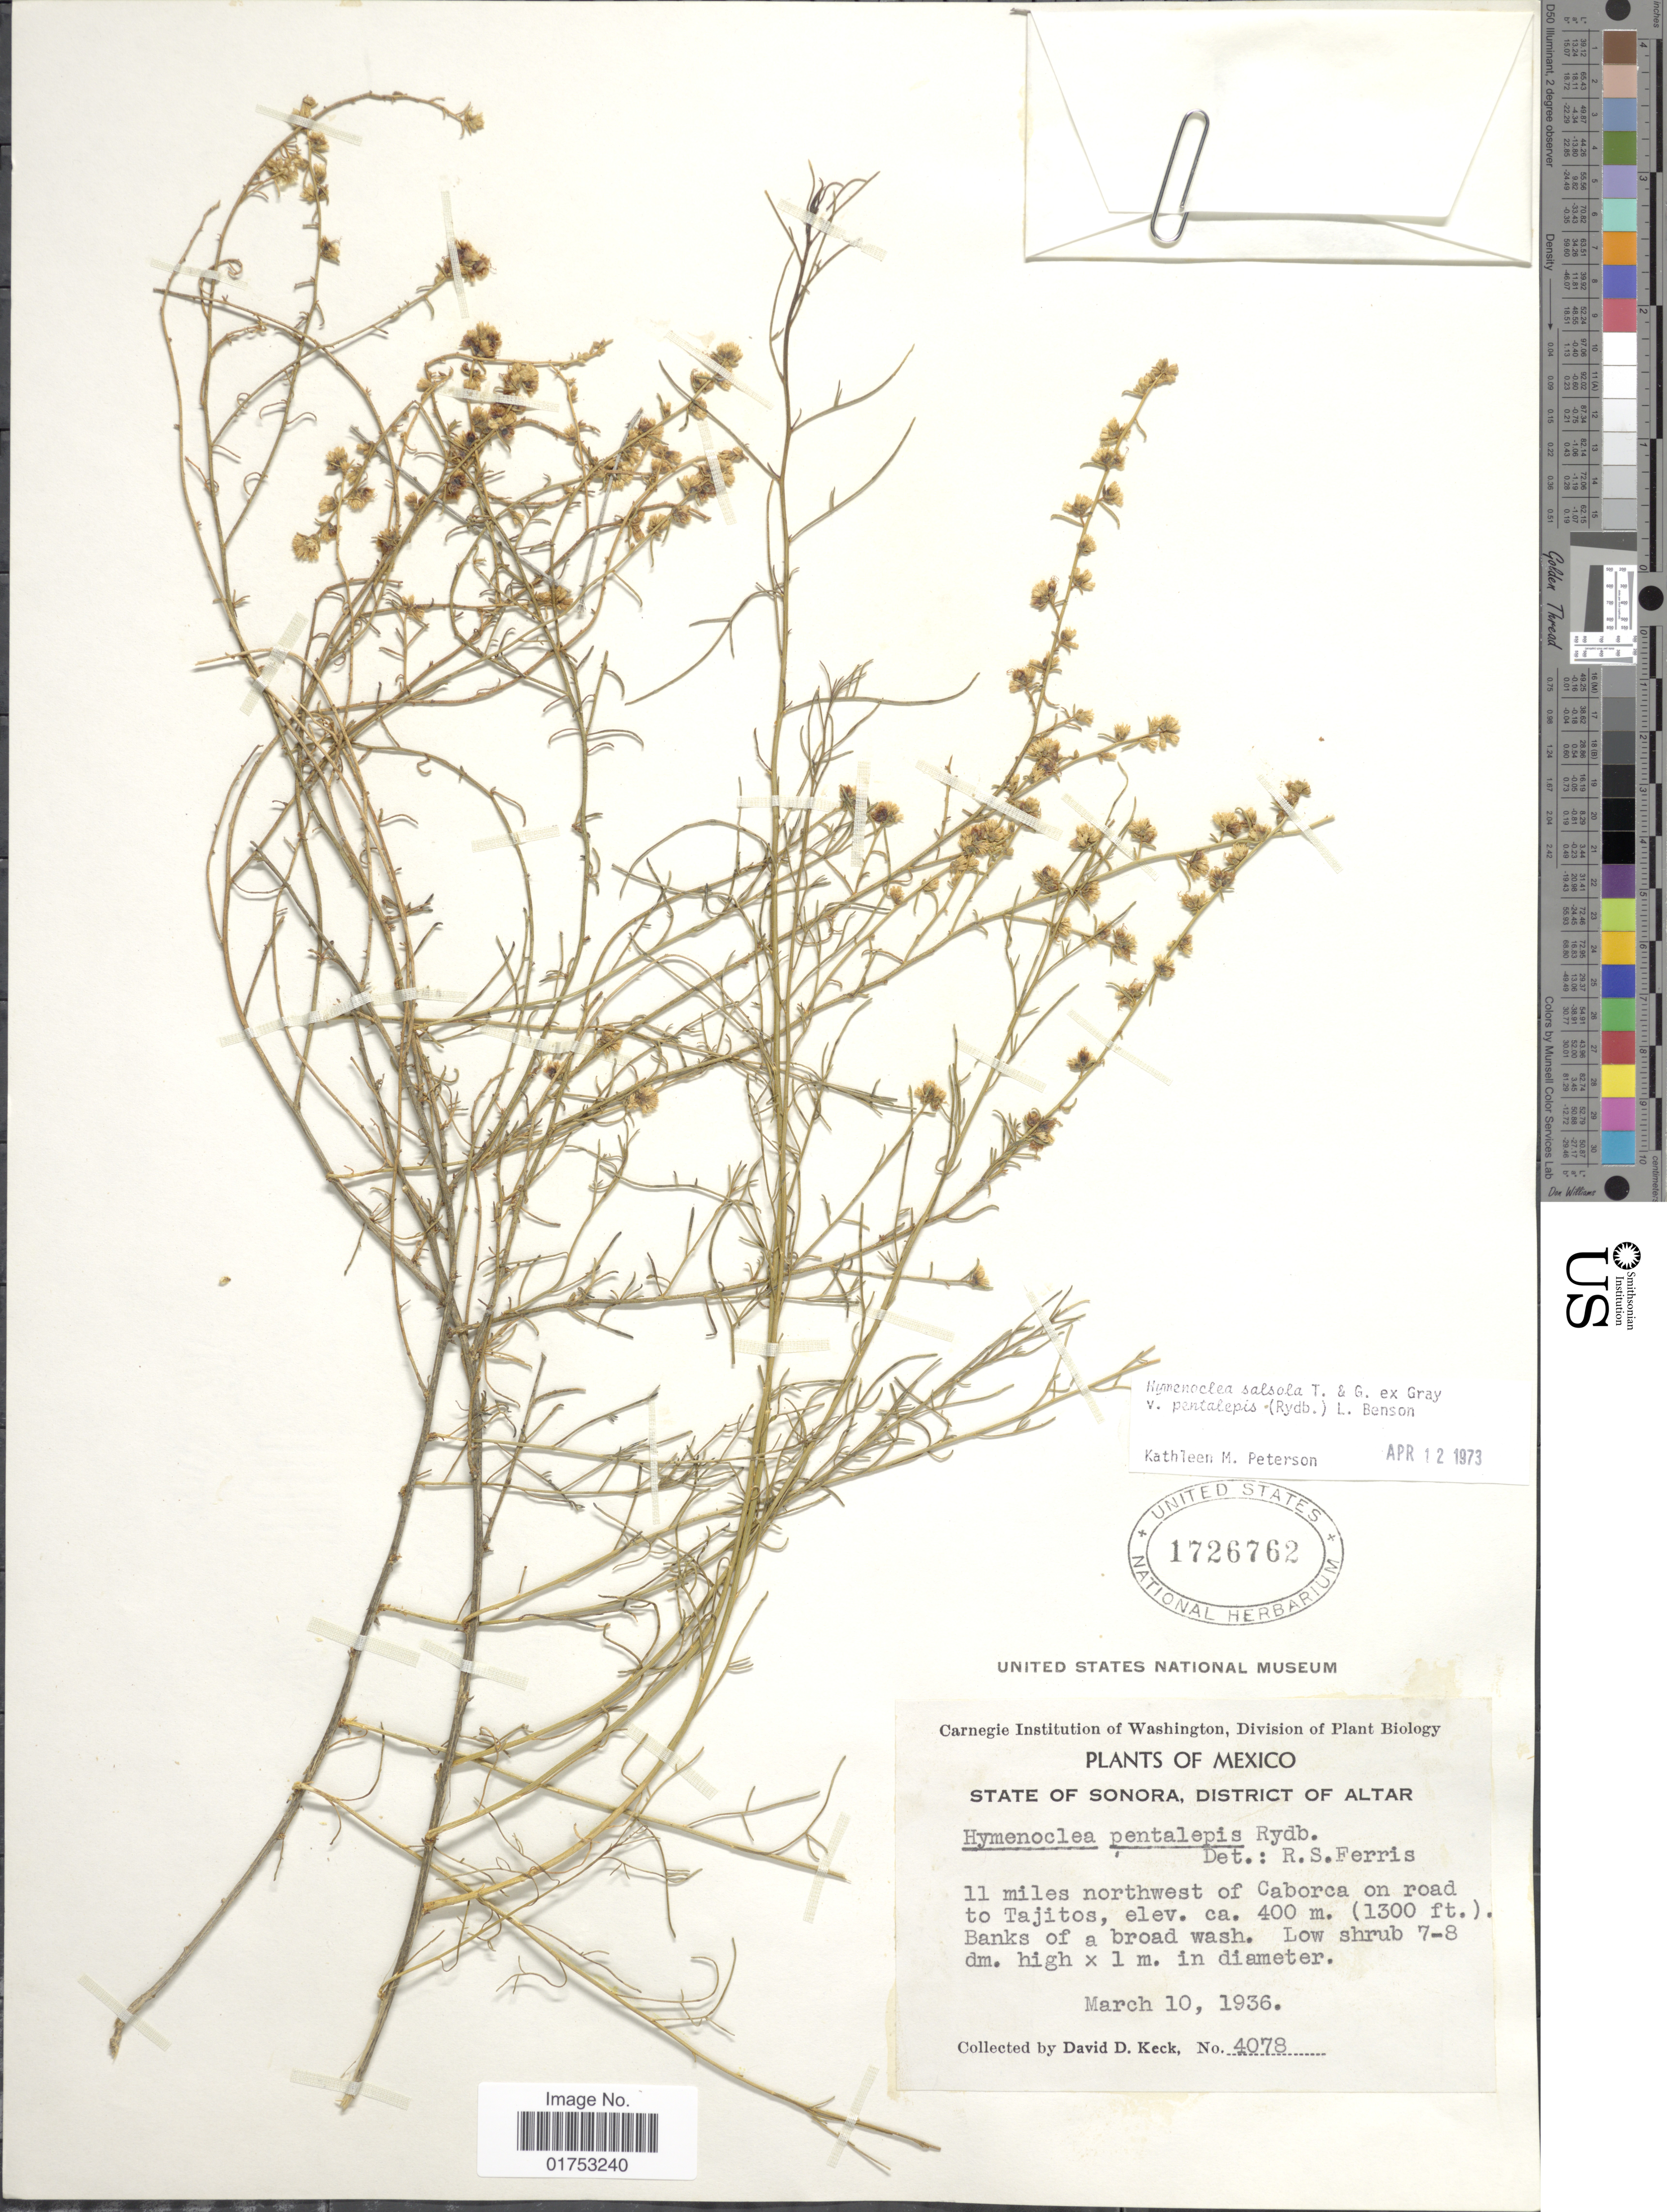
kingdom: Plantae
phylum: Tracheophyta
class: Magnoliopsida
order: Asterales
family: Asteraceae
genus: Hymenoclea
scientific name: Hymenoclea pentalepis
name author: Torr.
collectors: D. D. Keck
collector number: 4078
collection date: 1936-03-10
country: Mexico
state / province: Sonora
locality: District of Altar, 11 miles northwest of Caborca on road to Tajitos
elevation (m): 400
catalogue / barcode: US 1726762